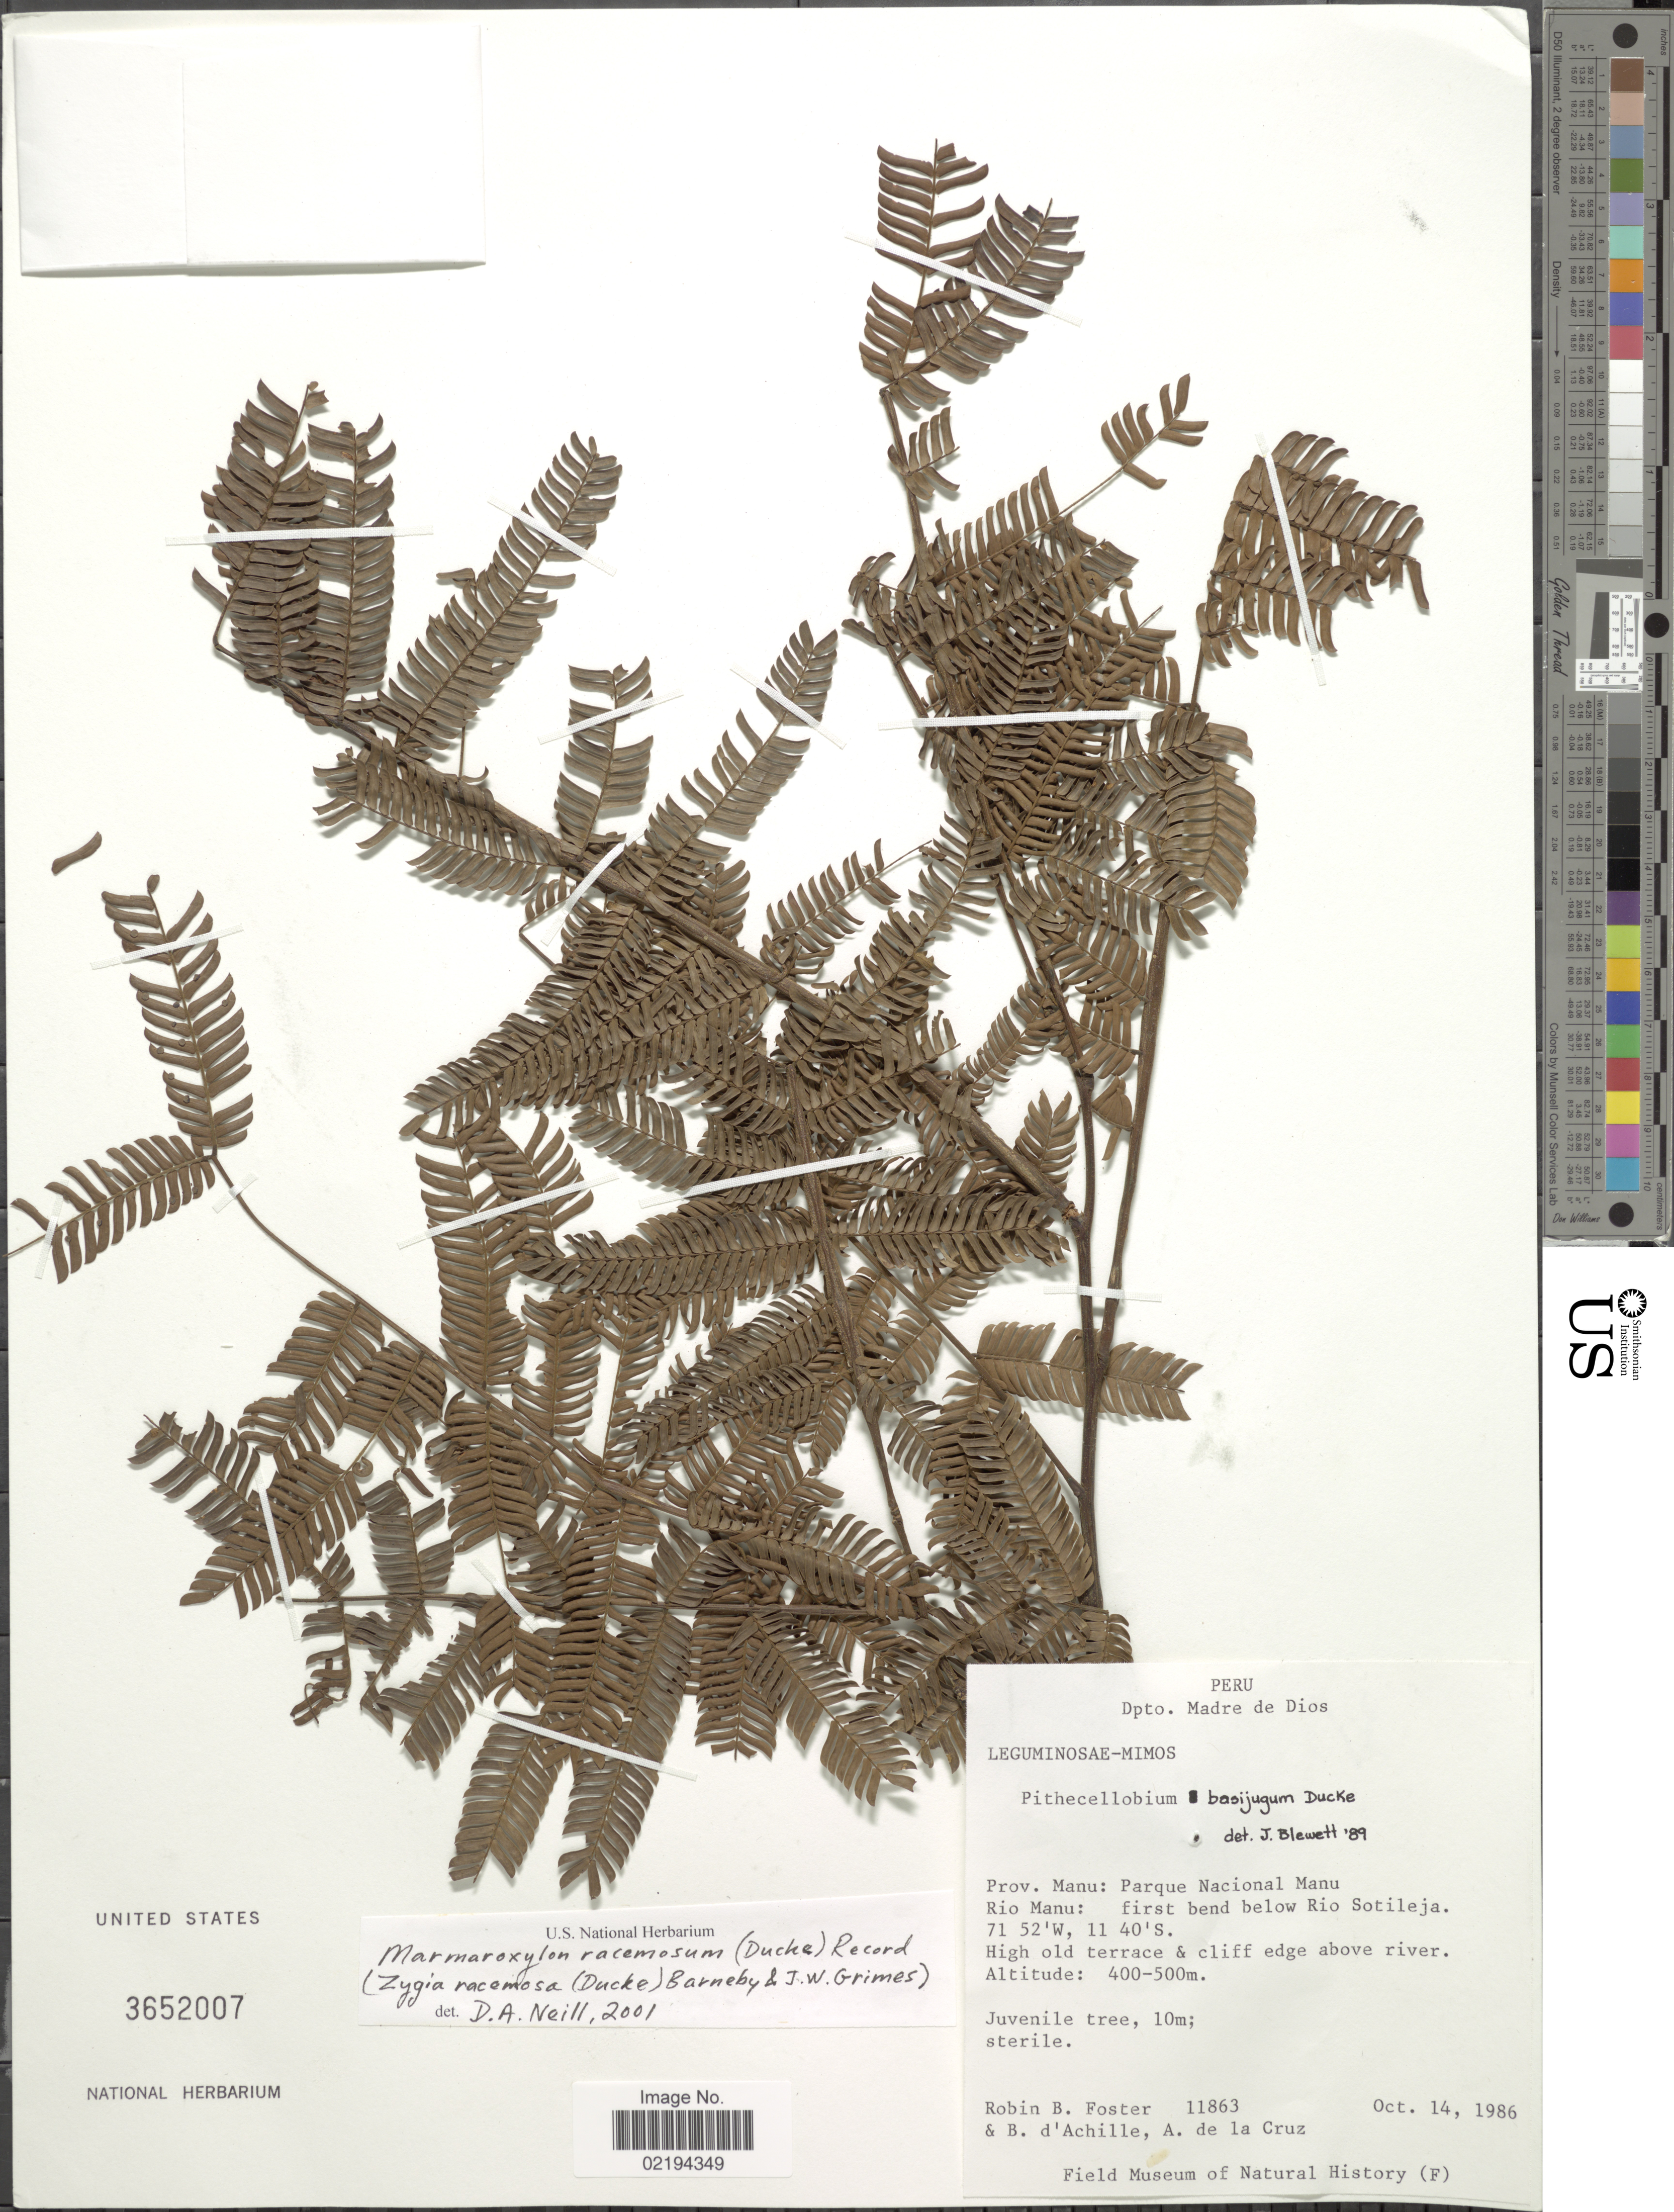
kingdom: Plantae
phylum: Tracheophyta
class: Magnoliopsida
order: Fabales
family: Fabaceae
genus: Zygia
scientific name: Zygia racemosa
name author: (Ducke) Barneby & J.W. Grimes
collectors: R. B. Foster, B. d'Achille & A. de la Cruz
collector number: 11863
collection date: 1986-10-14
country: Peru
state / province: Madre de Dios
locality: Prov. Manu: Parque Nacional Manu, Rio Manu: first bend below Rio Sotileja, high old terrace & cliff edge above river.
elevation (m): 400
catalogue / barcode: US 3652007